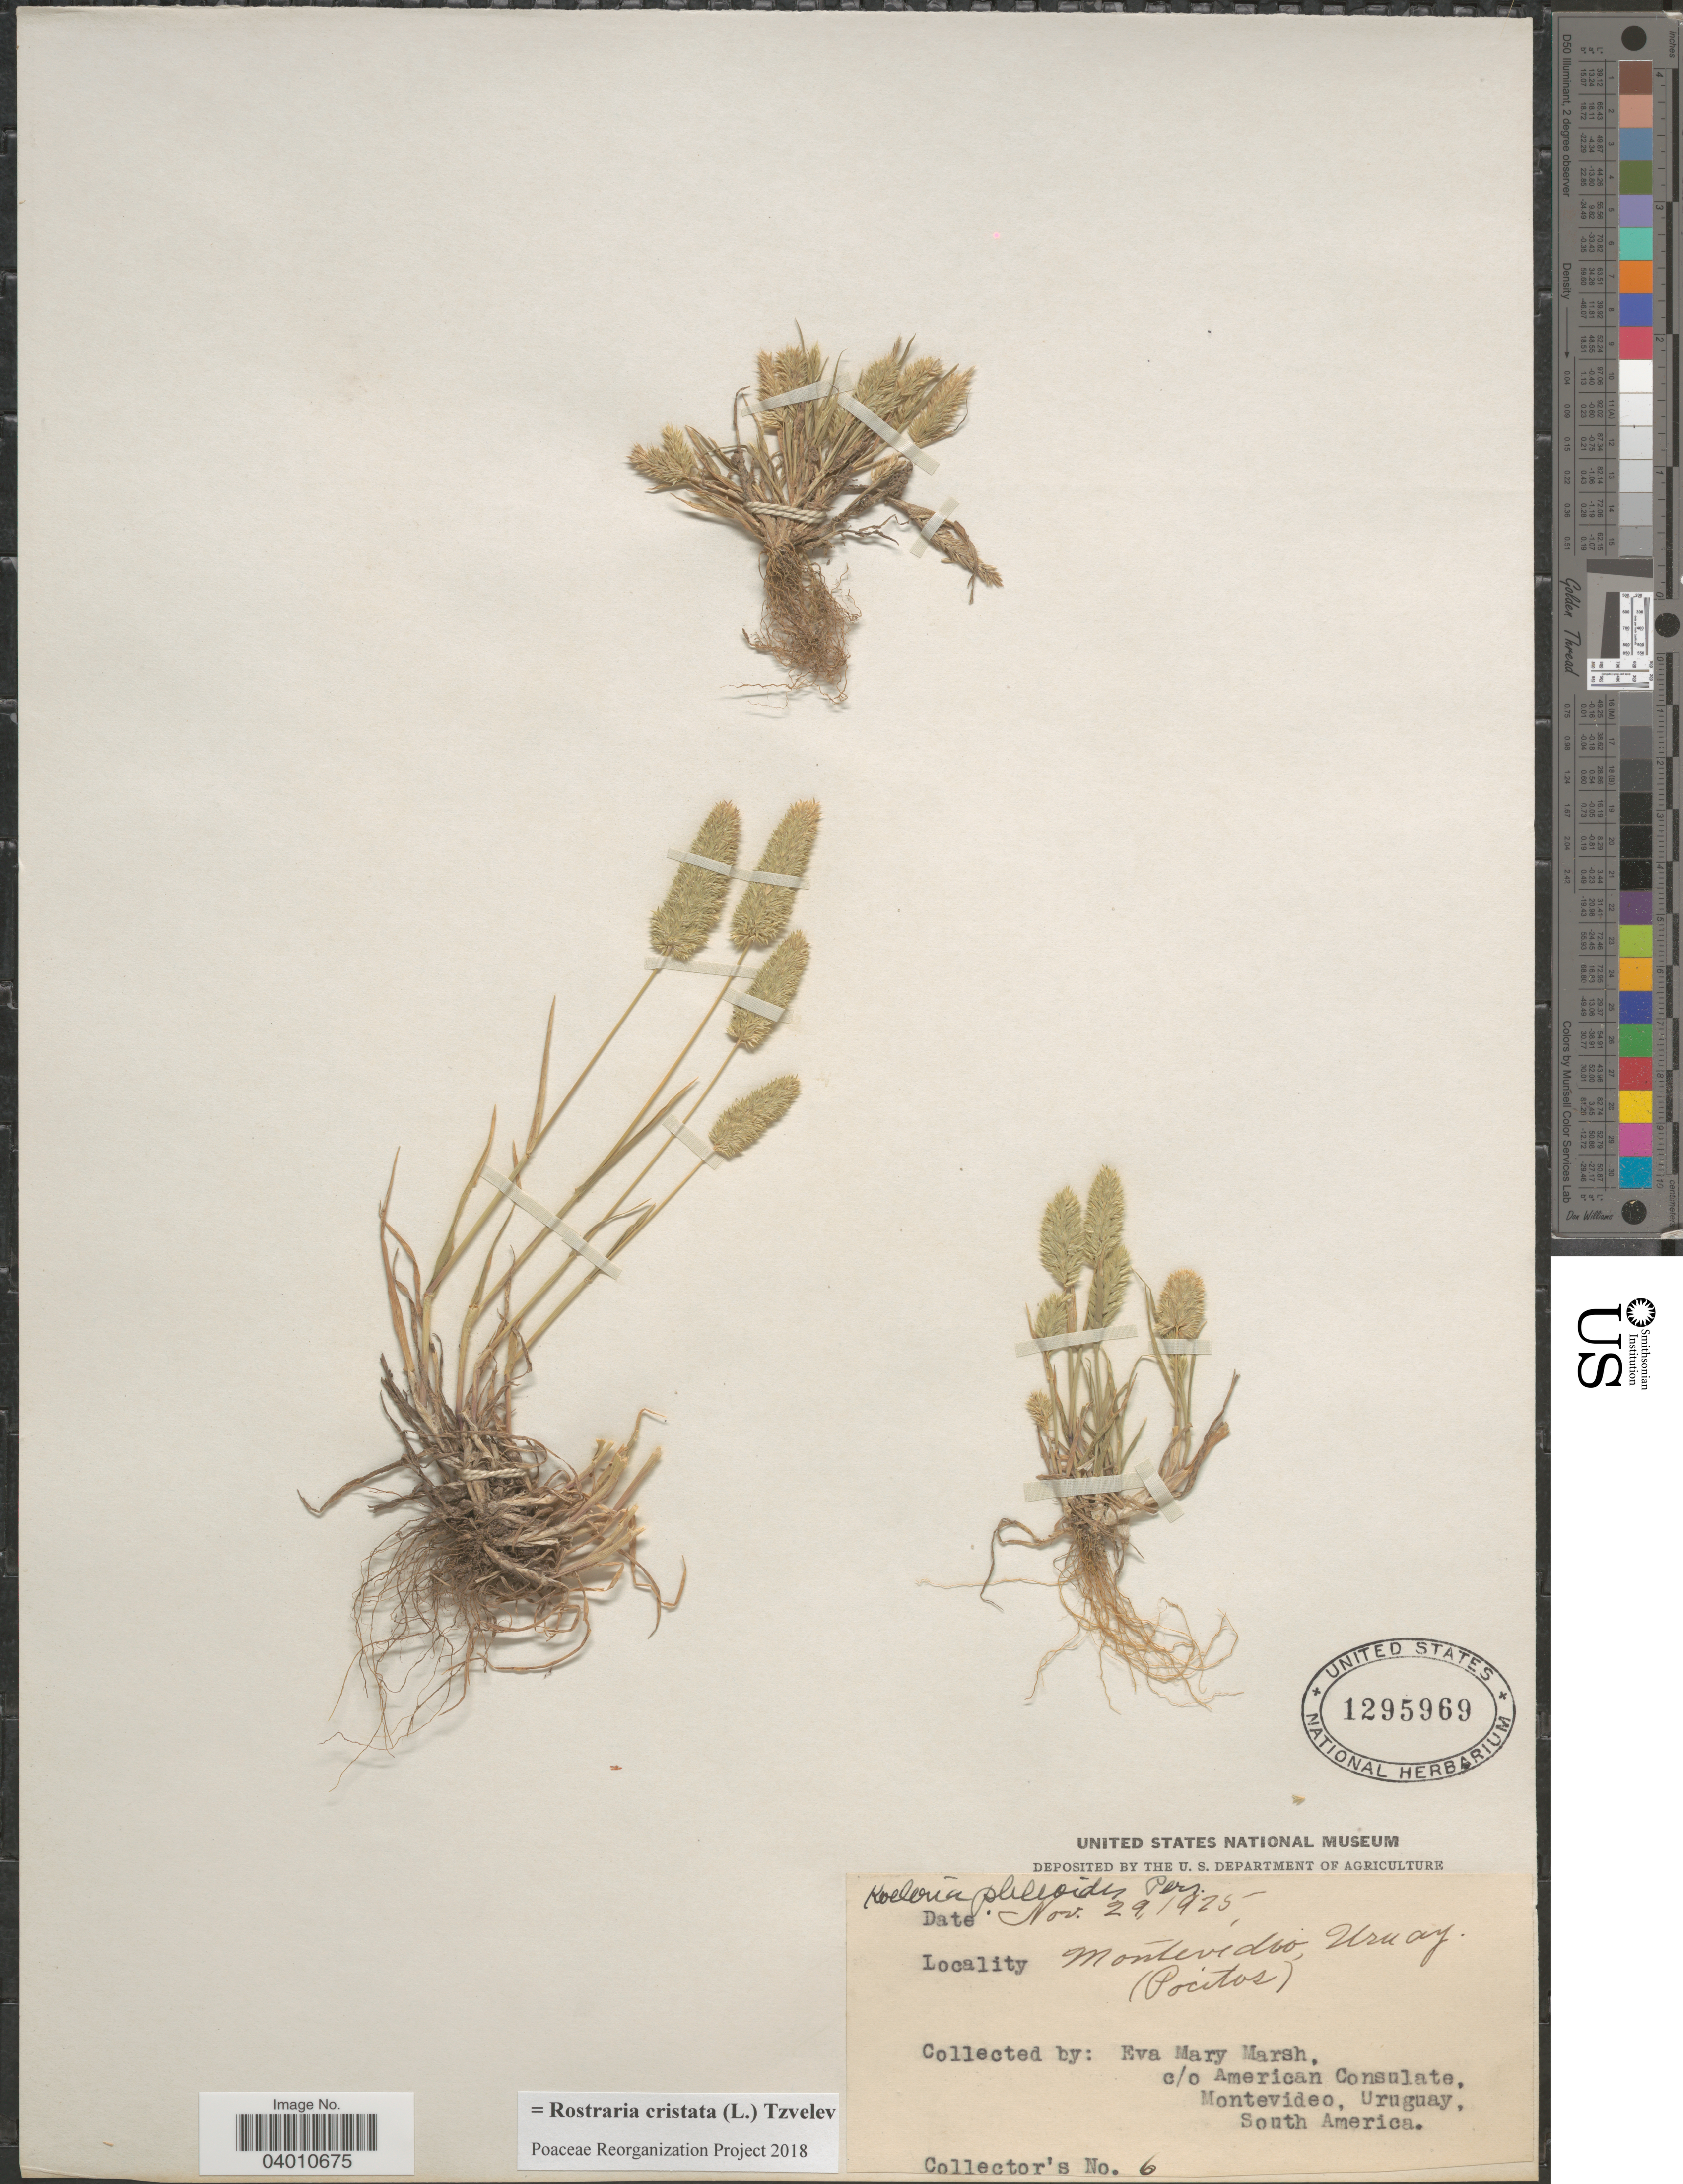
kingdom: Plantae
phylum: Tracheophyta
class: Liliopsida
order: Poales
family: Poaceae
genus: Rostraria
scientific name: Rostraria cristata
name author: (L.) Tzvelev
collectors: E. Marsh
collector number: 6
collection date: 1925-11-29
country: Uruguay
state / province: Montevideo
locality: Pocitos.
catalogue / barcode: US 1295969